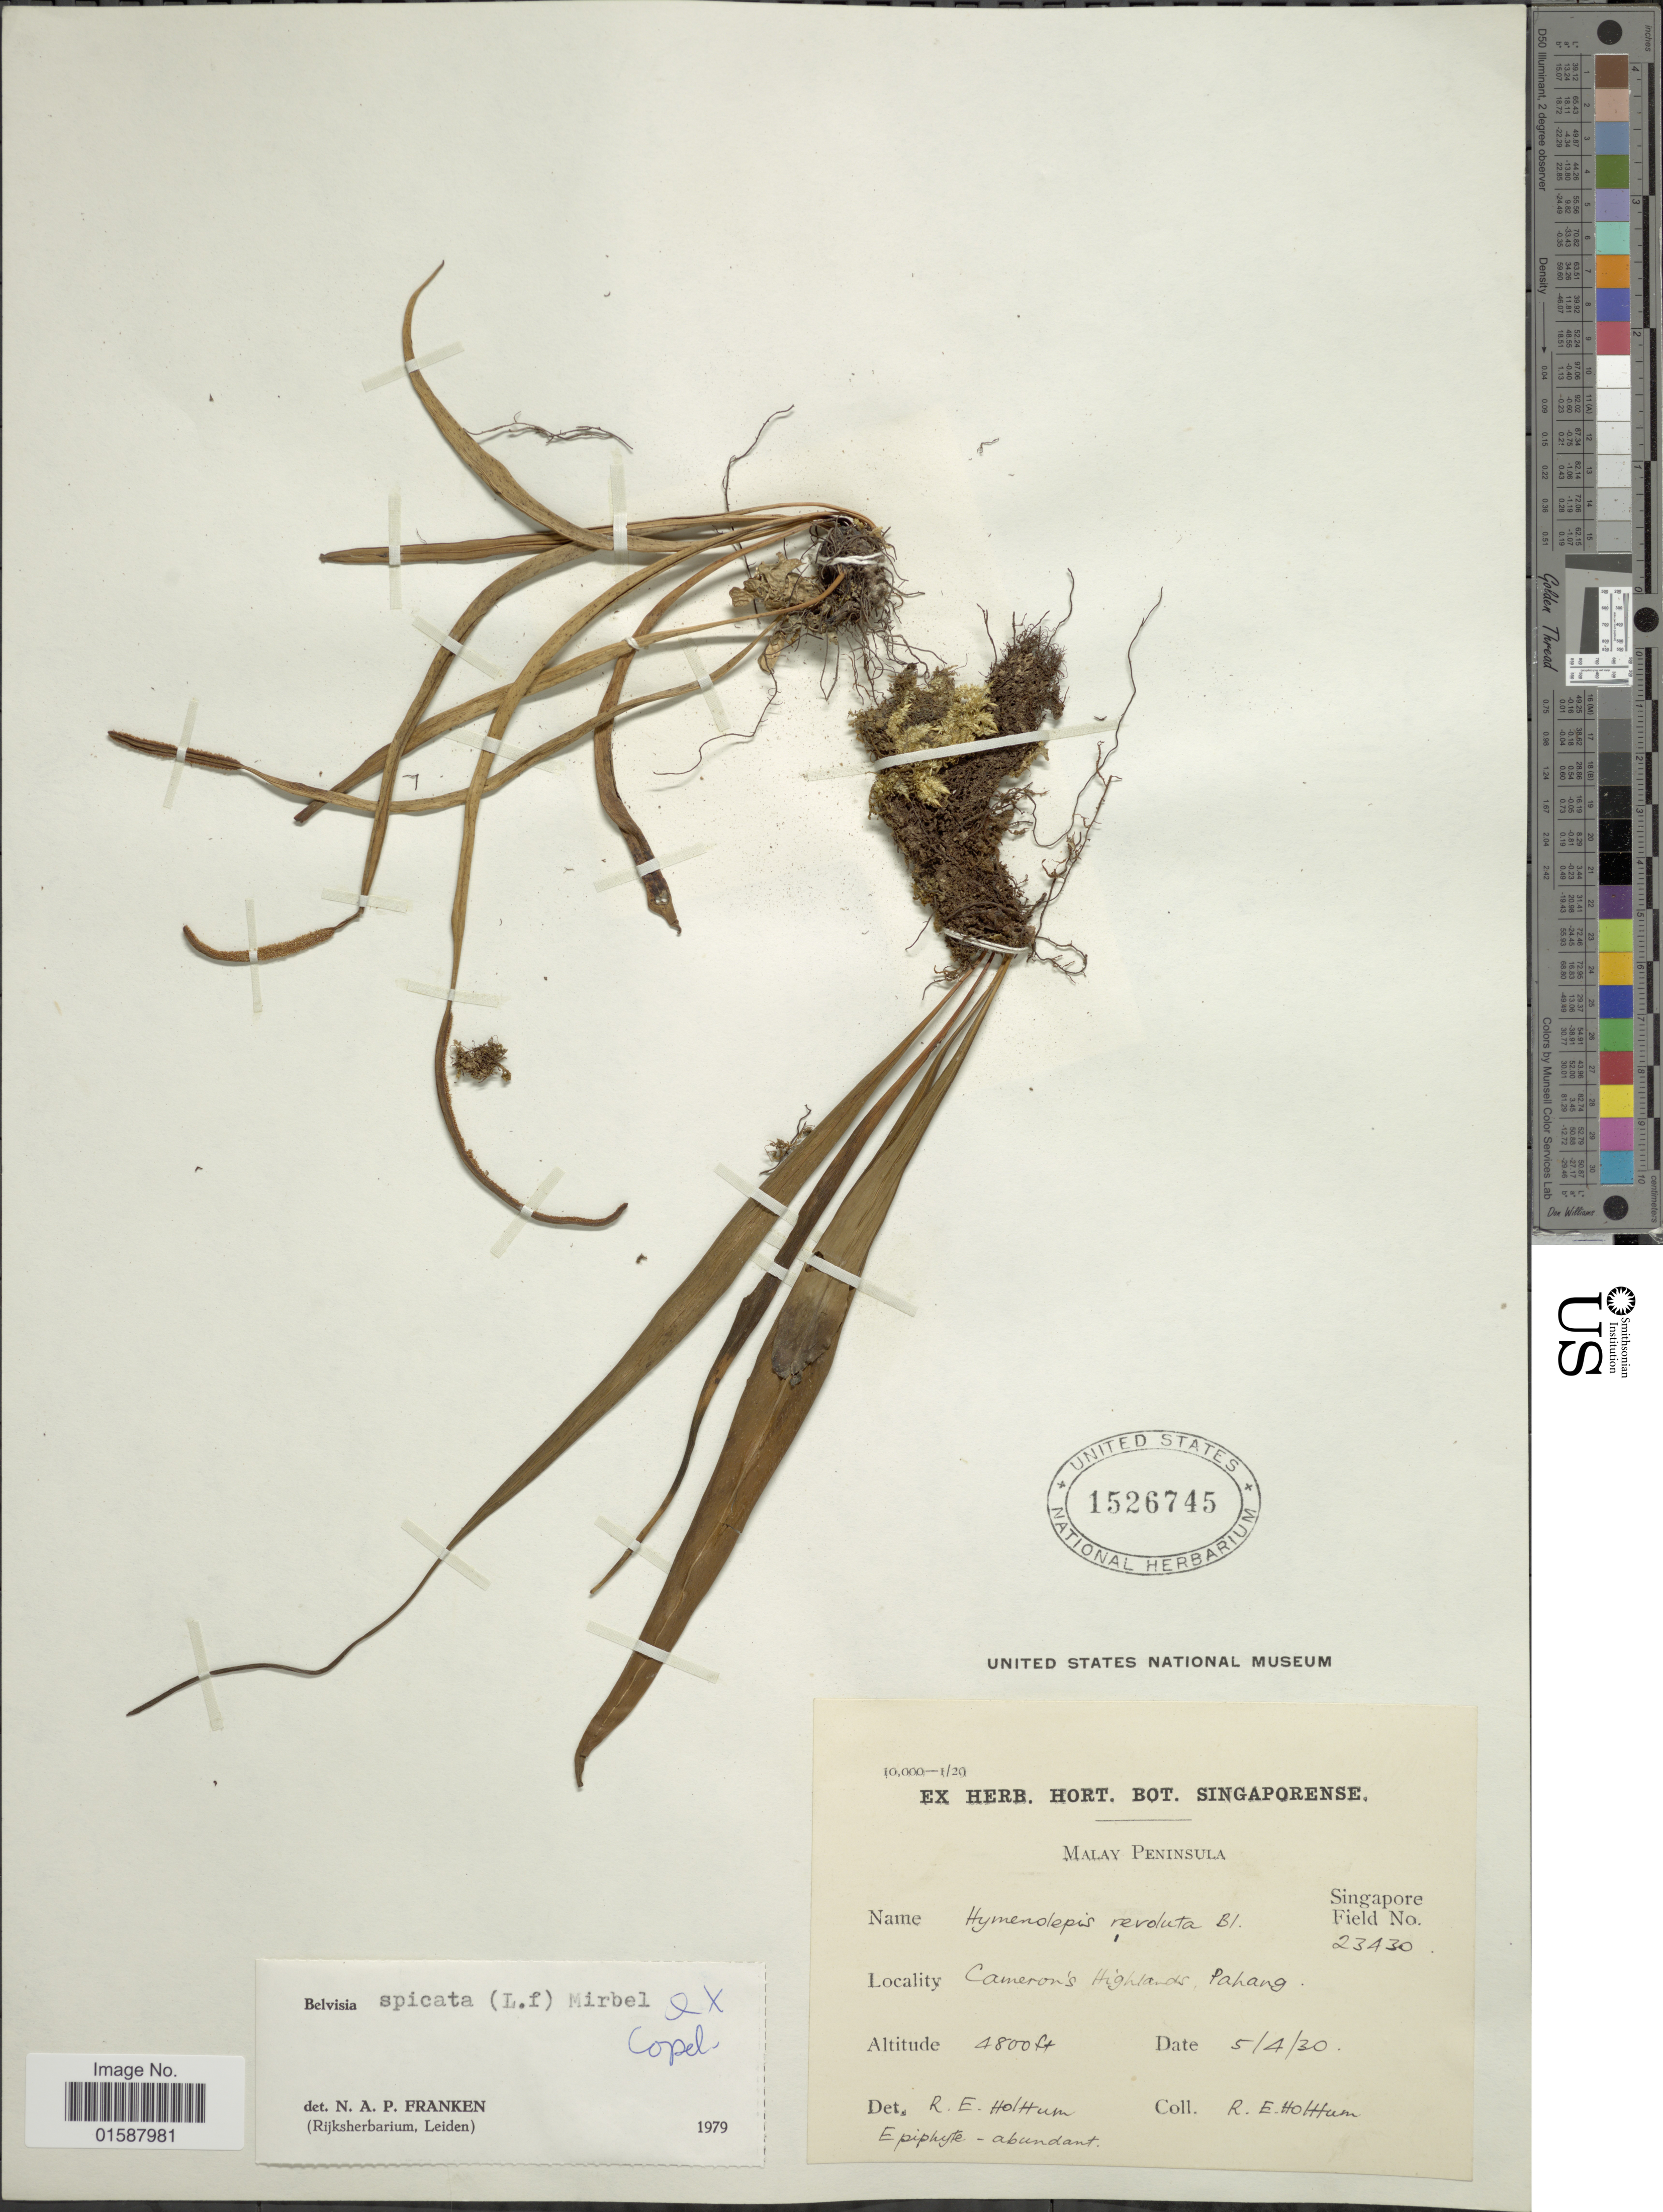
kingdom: Plantae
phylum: Tracheophyta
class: Polypodiopsida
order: Polypodiales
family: Polypodiaceae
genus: Lepisorus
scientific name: Lepisorus spicatus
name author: (L. f.) Li S. Wang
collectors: R. E. Holttum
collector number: Singapore Field 23430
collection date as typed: Transcribed d/m/y: 5/4/30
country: Malaysia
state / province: Pahang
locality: Malay Peninsula. Cameron's Highlands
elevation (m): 1463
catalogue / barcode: US 1526745